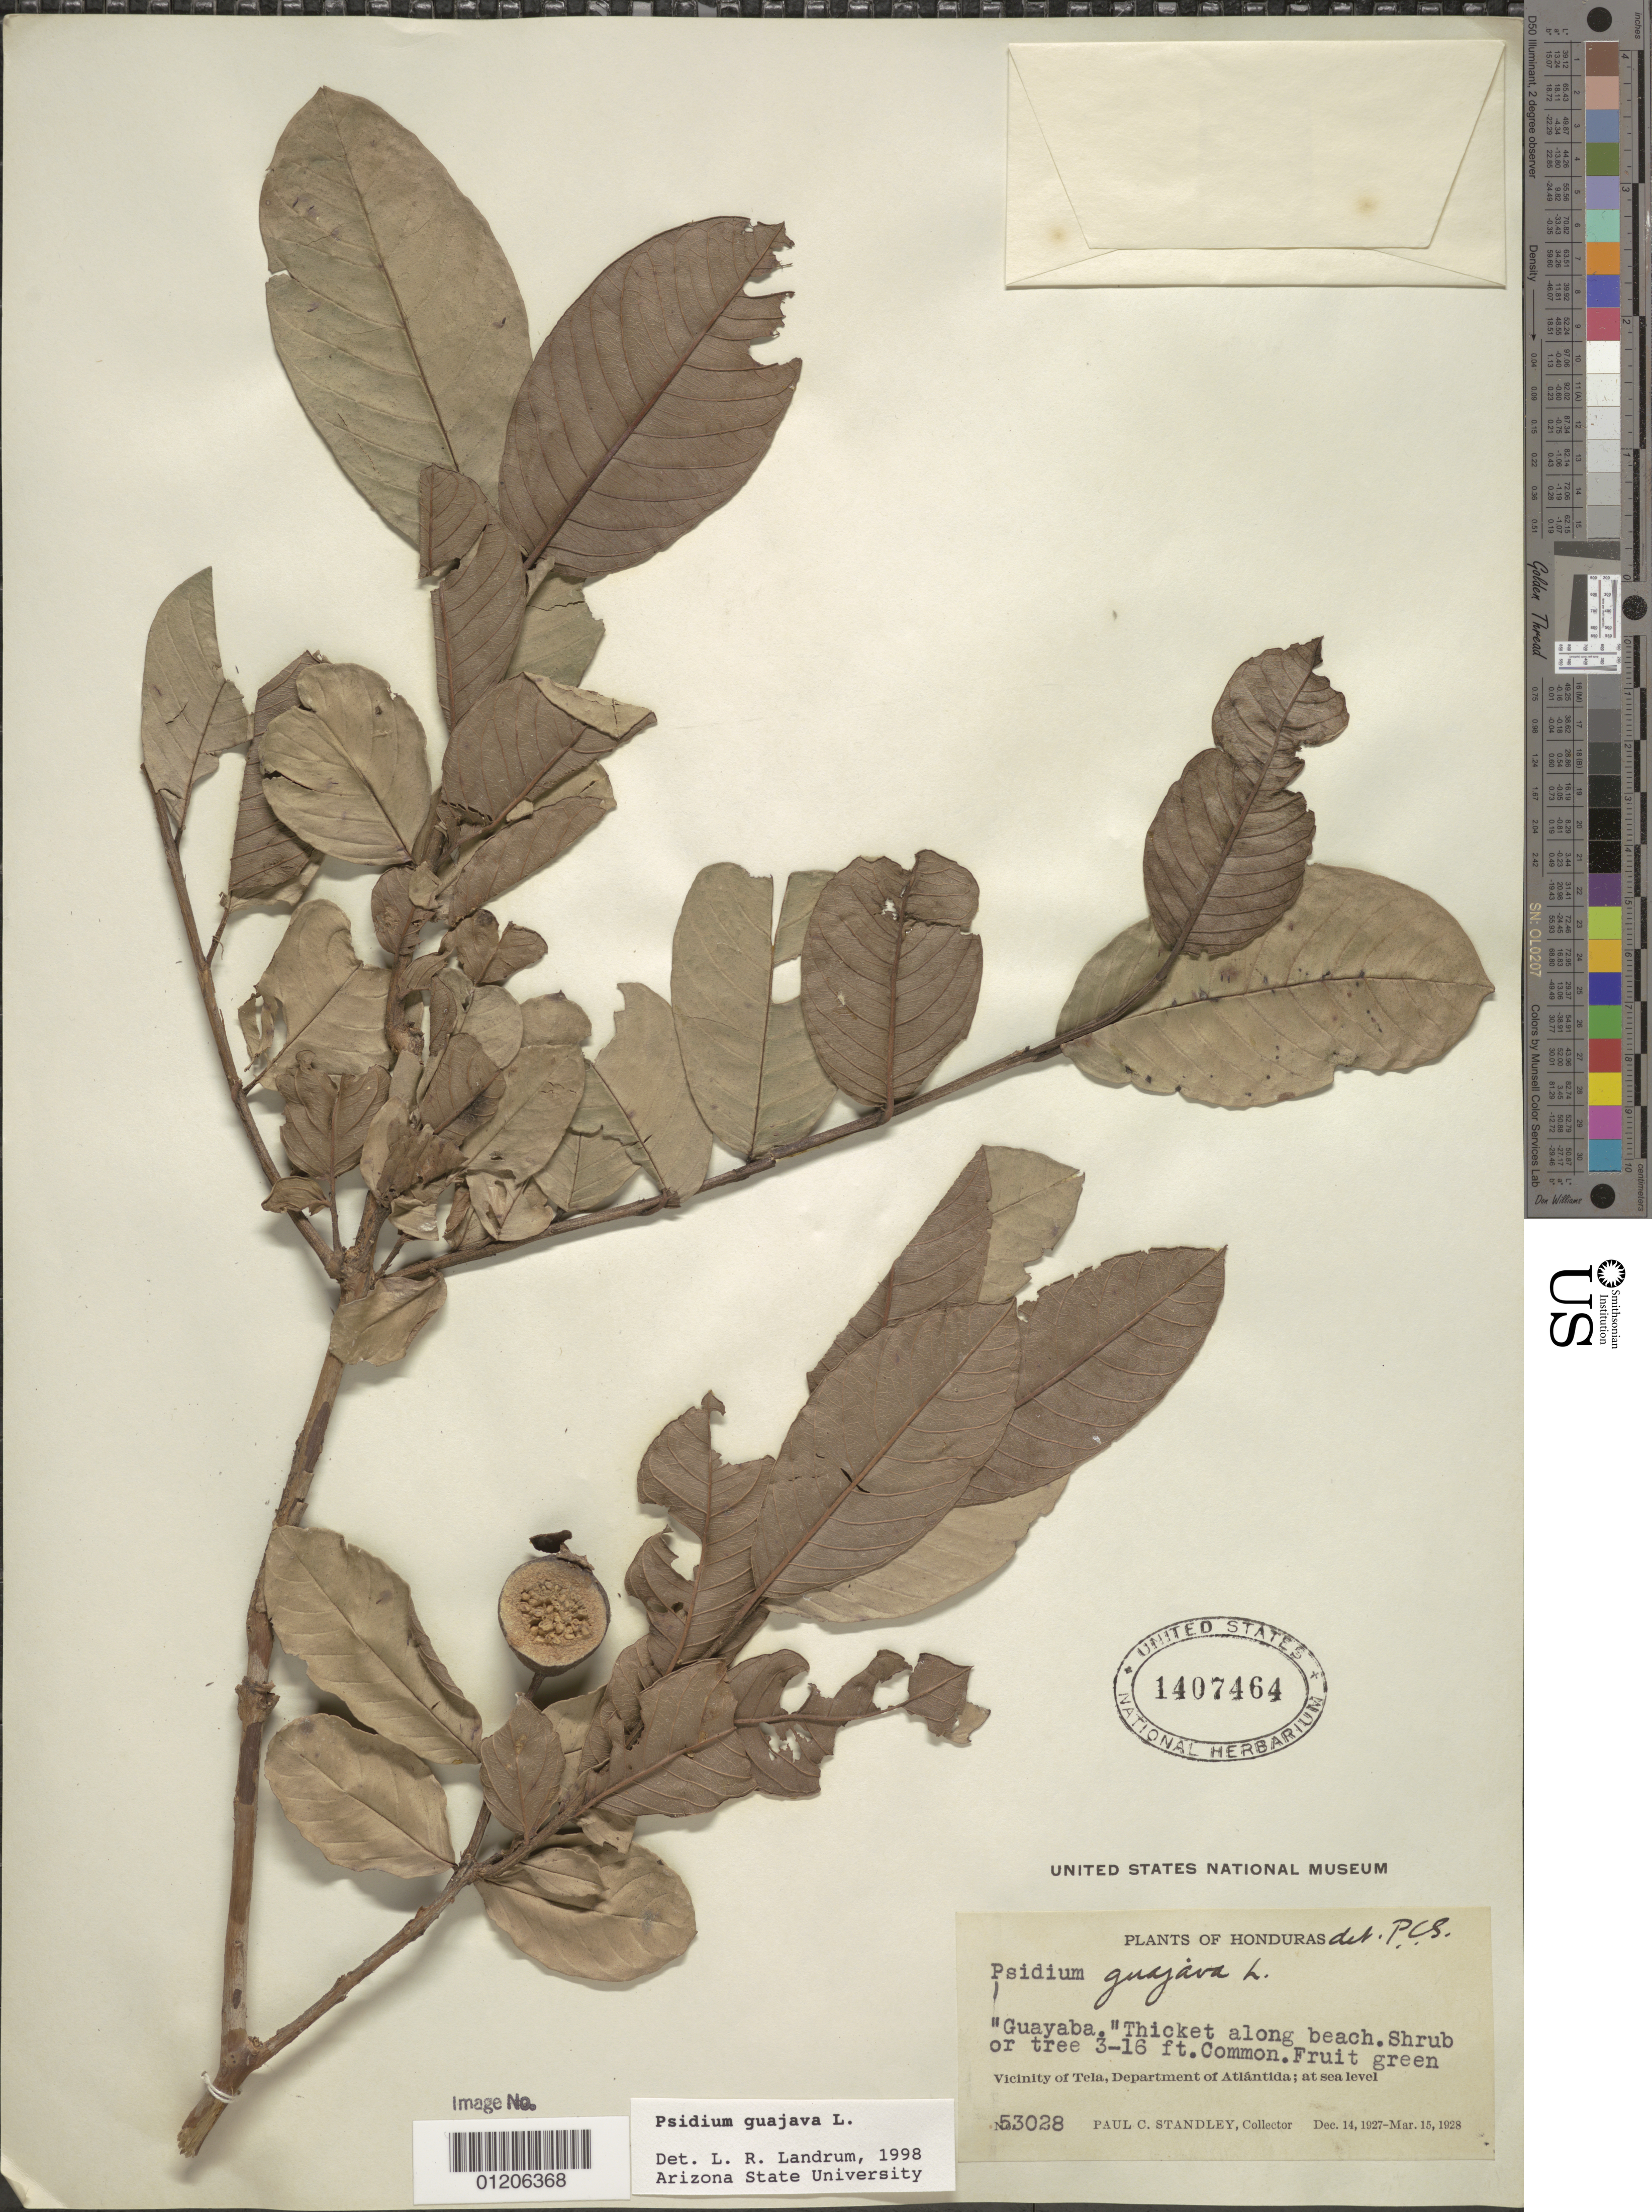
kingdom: Plantae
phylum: Tracheophyta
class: Magnoliopsida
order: Myrtales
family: Myrtaceae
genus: Psidium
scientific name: Psidium guajava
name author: L.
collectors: P. C. Standley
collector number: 53028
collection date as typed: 14 Dec 1927 to 15 Mar 1927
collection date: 1927-03-15/1927-12-14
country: Honduras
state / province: Atlántida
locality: Vicinity of Tela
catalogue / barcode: US 1407464